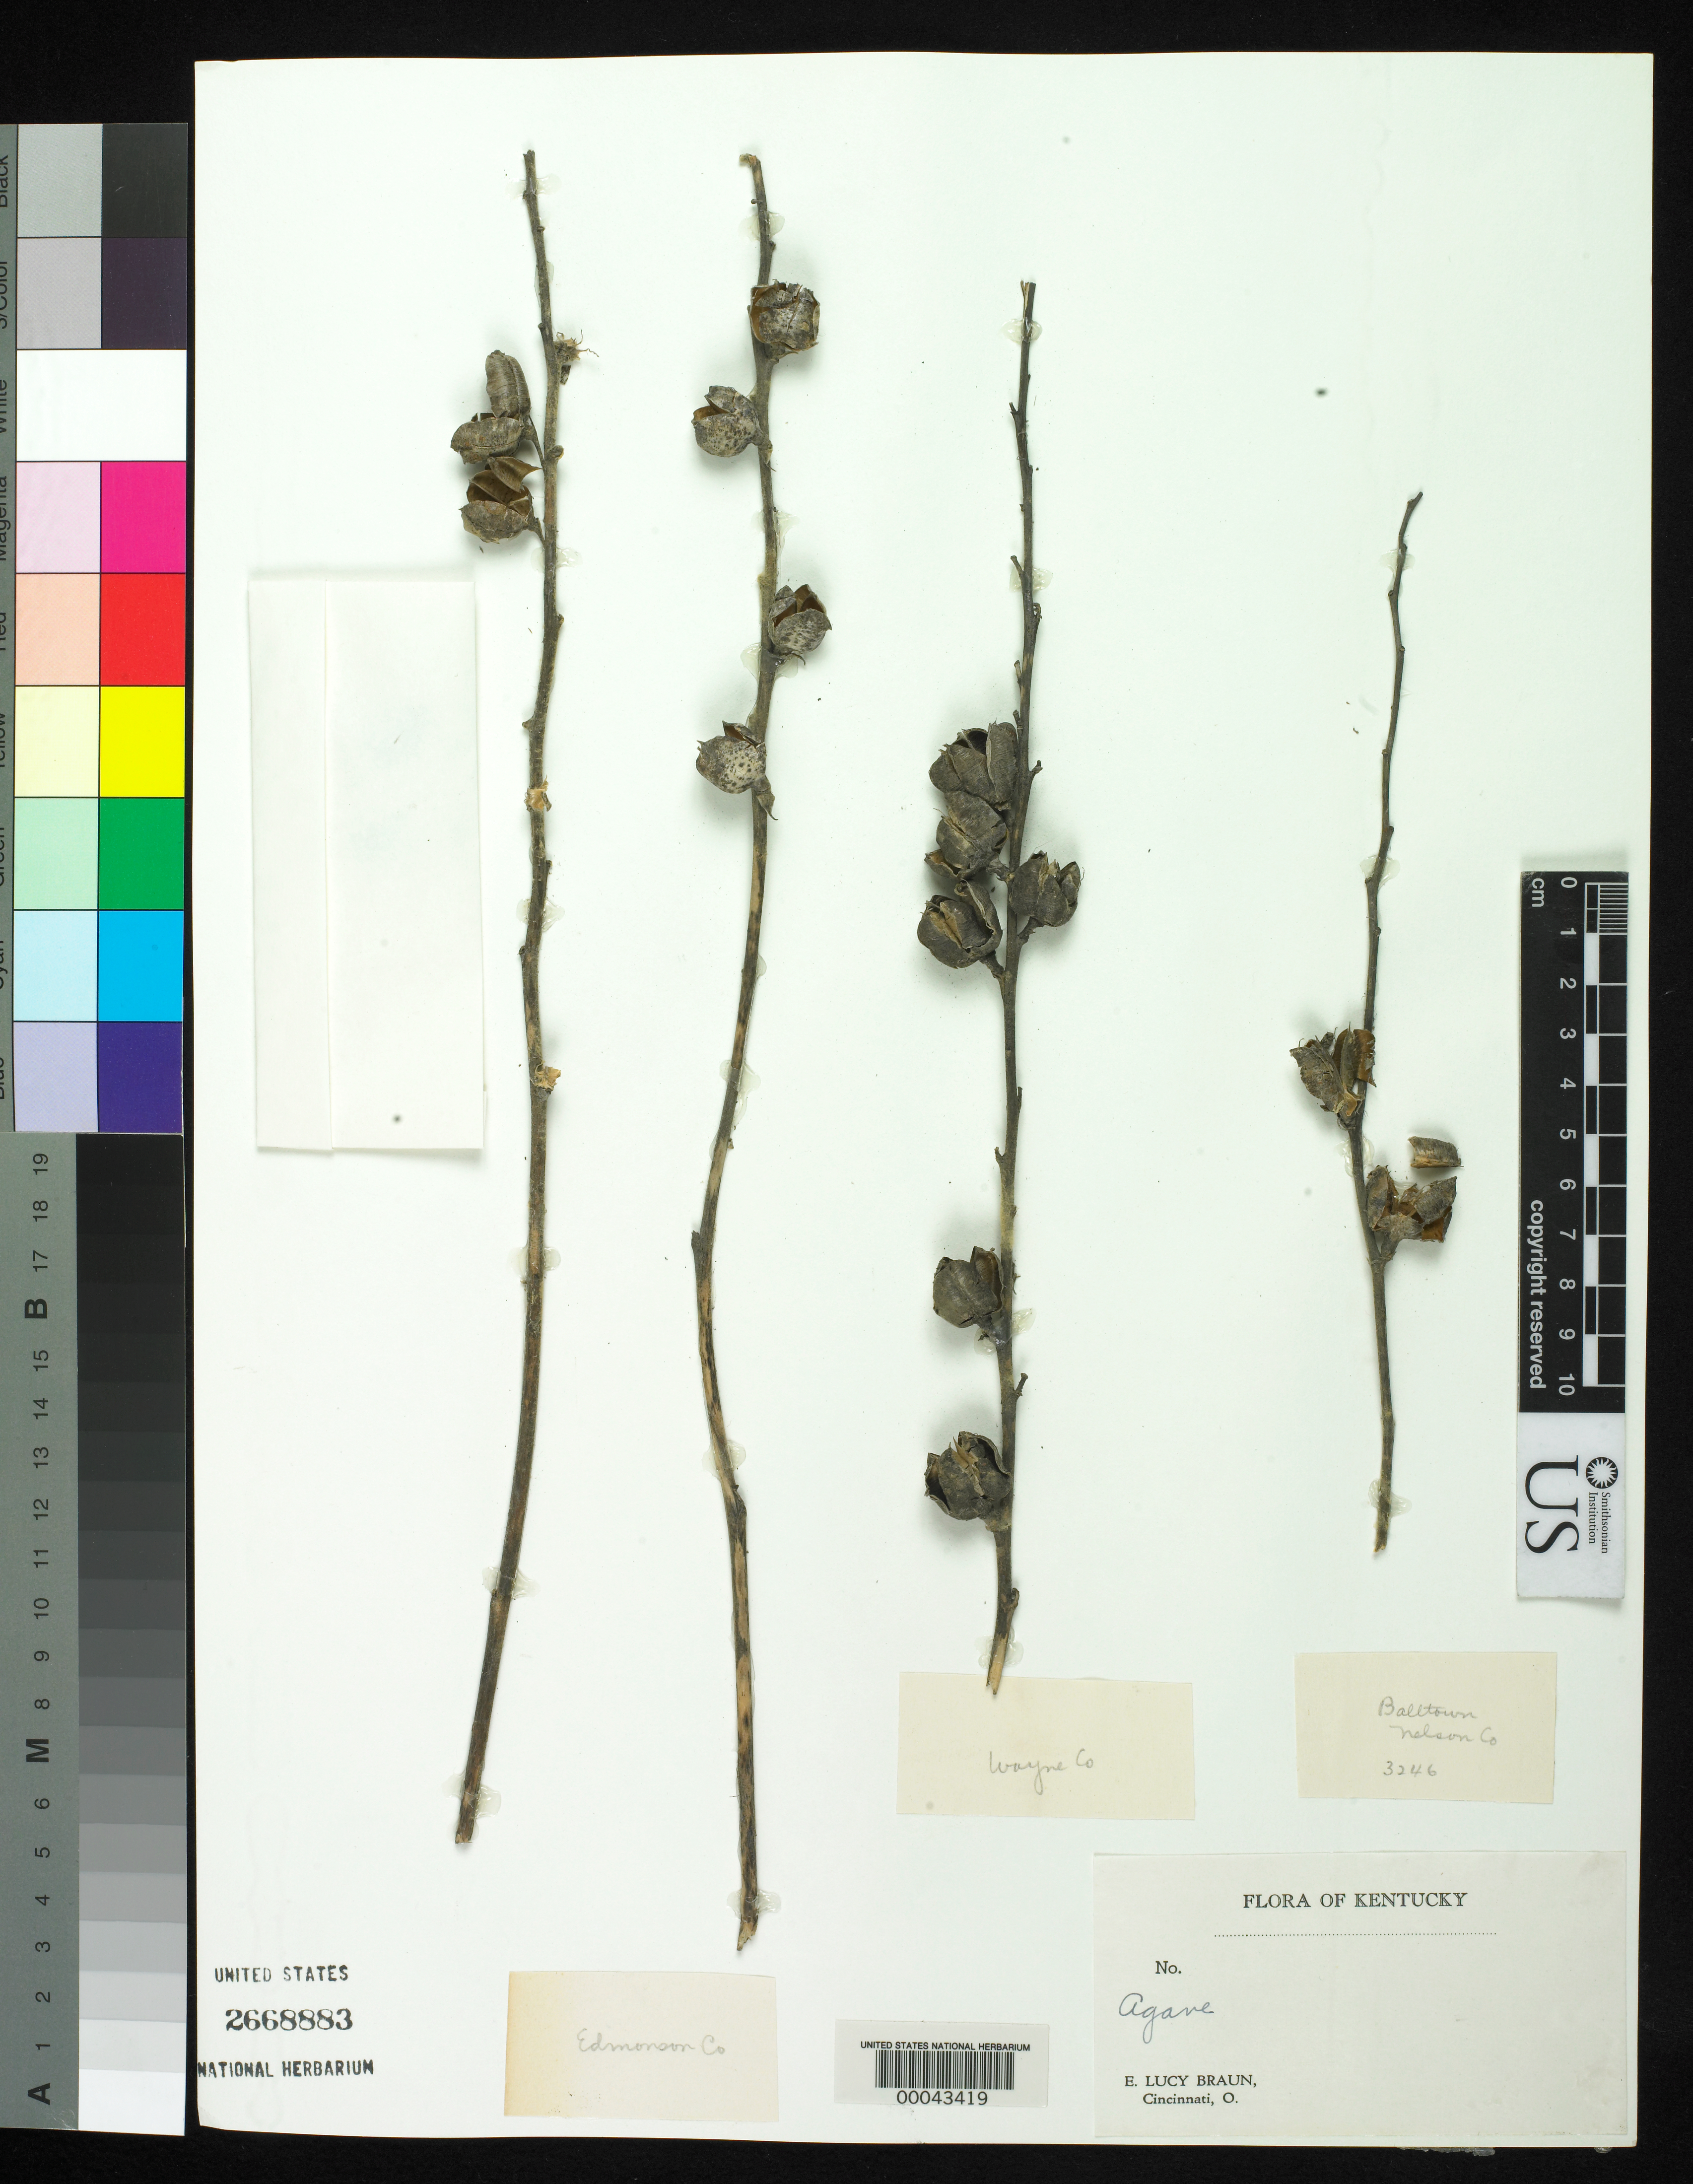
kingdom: Plantae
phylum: Tracheophyta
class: Liliopsida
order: Asparagales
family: Asparagaceae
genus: Agave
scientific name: Agave sp.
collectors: E. L. Braun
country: United States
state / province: Kentucky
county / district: Edmonson / Nelson / Wayne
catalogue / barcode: US 2668883